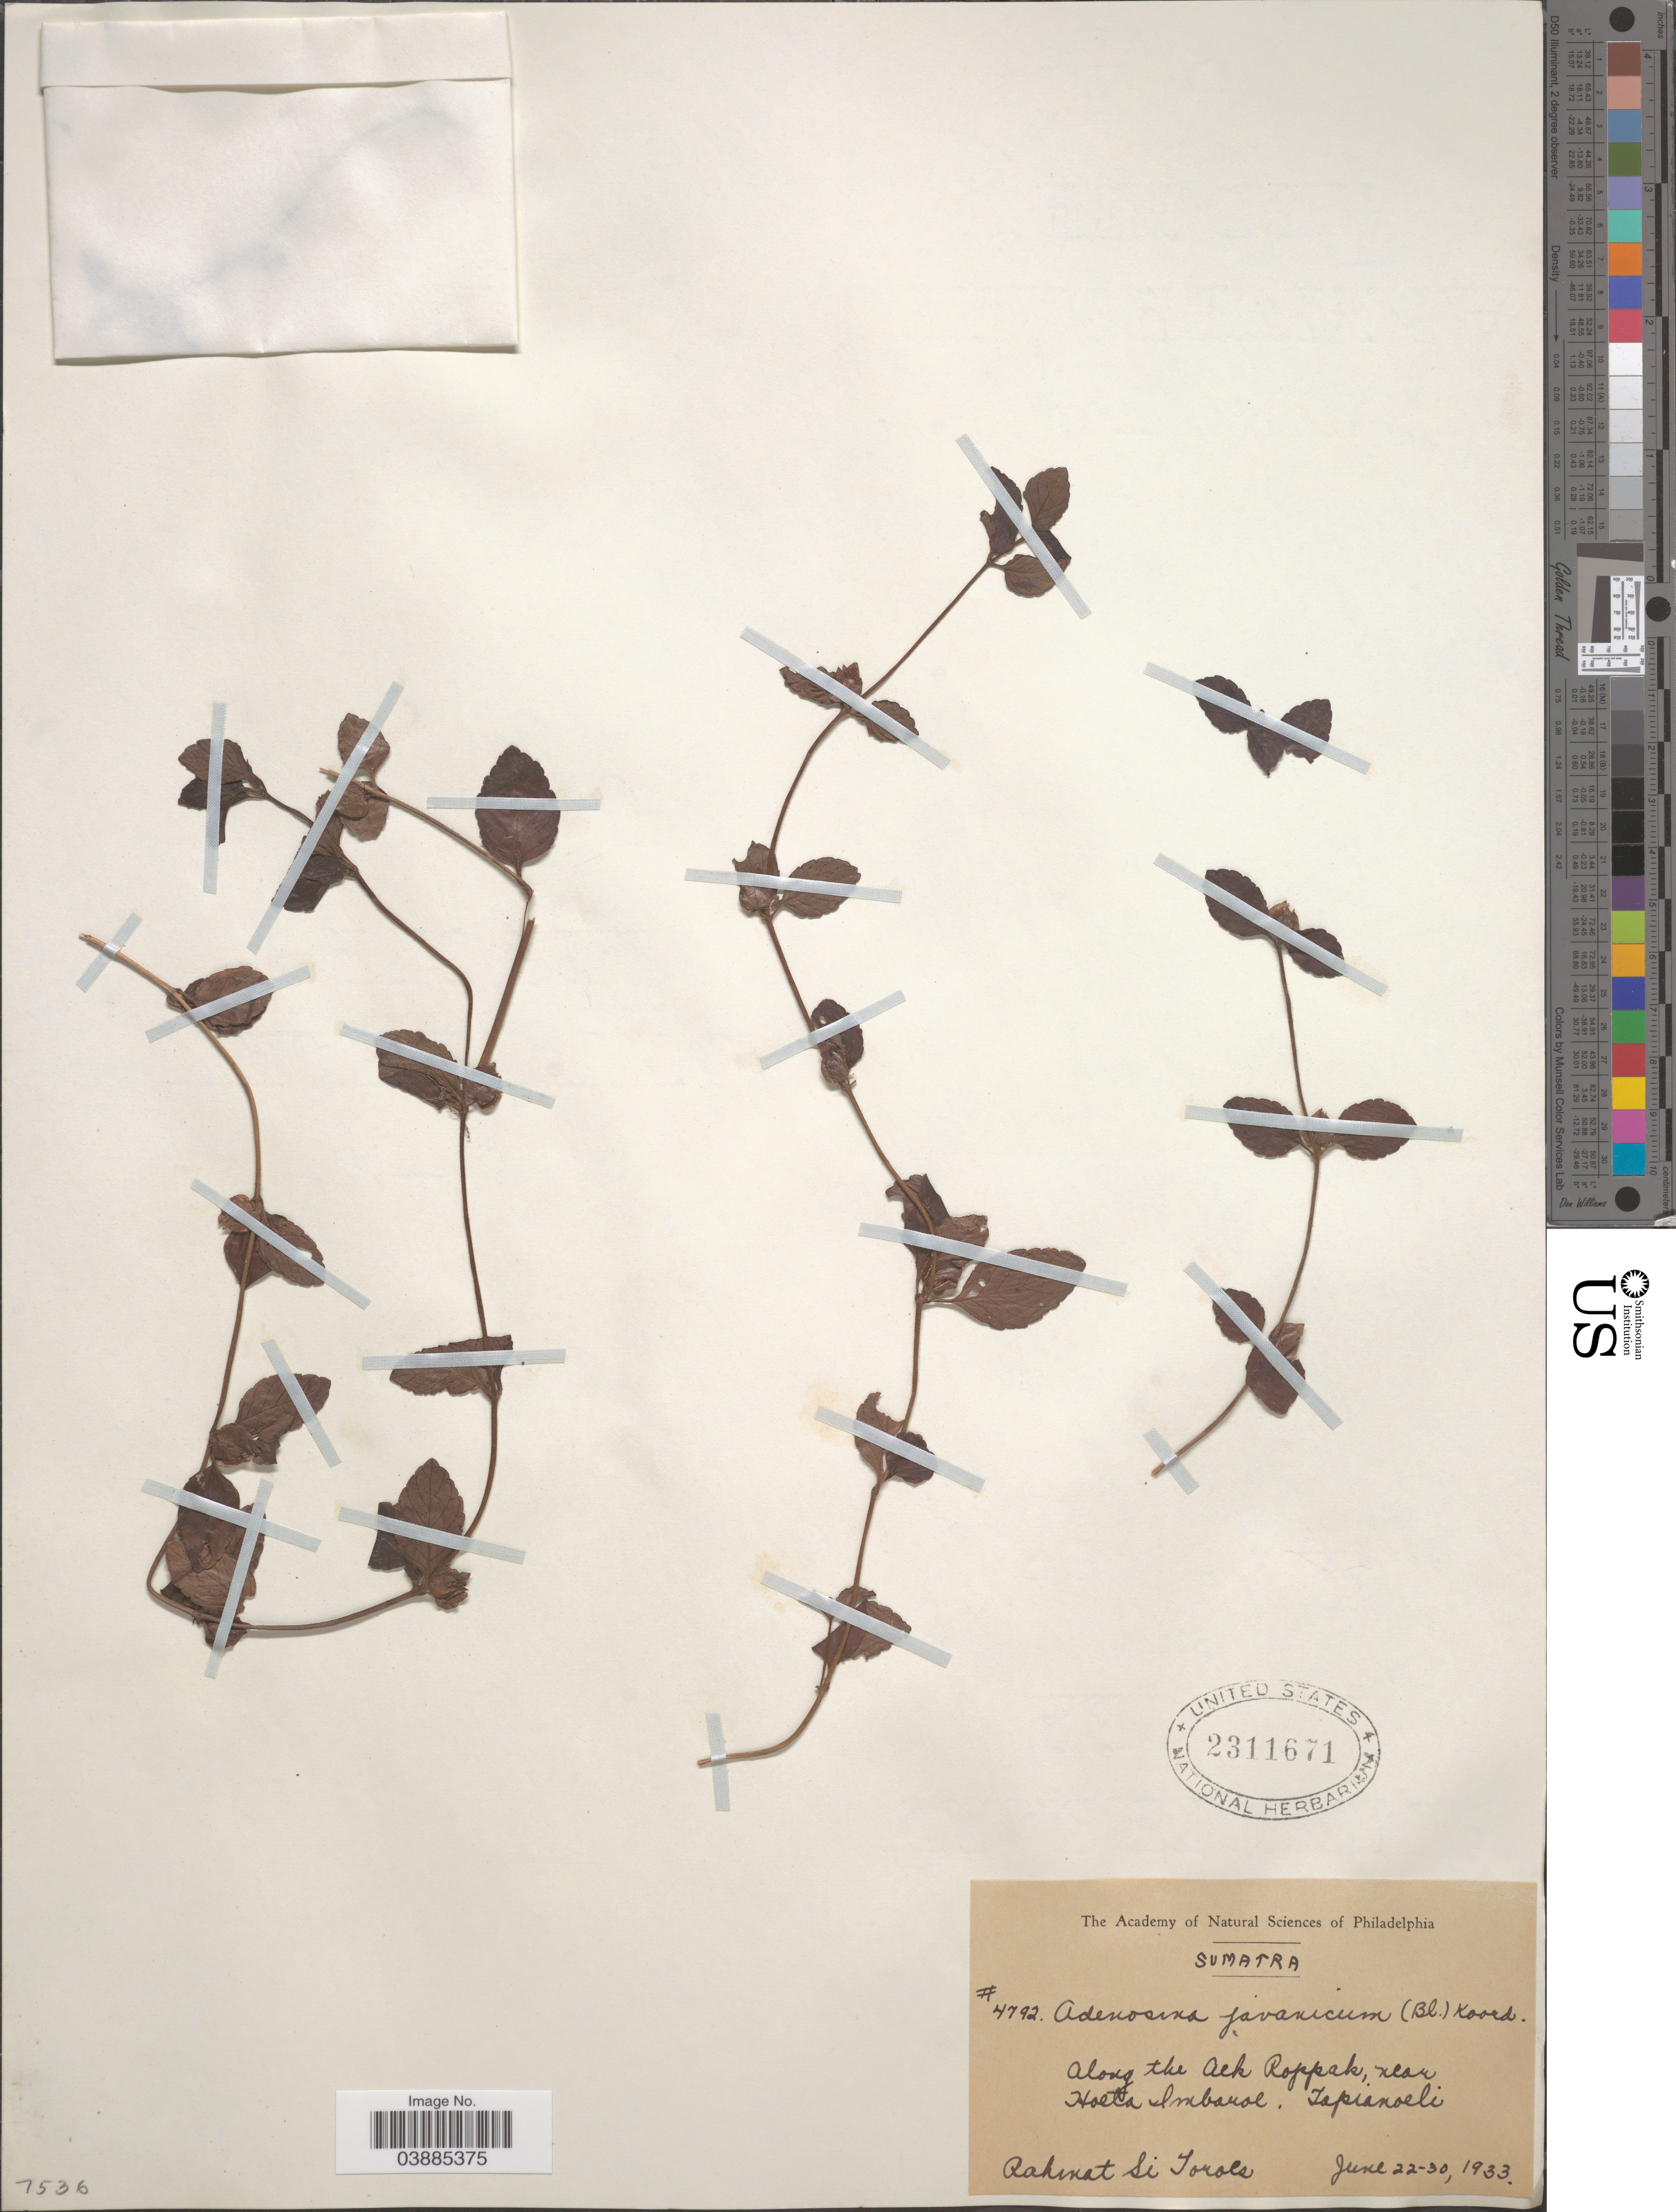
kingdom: Plantae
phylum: Tracheophyta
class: Magnoliopsida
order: Lamiales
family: Plantaginaceae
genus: Adenosma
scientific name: Adenosma javanicum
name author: (Blume) Koord.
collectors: Rahmat Si Boeea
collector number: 4792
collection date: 1933-06-22/1933-06-30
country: Indonesia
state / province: Sumatra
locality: Along the Aek Roppak, near Hoeta Imbarol. Tapianoeli.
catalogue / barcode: US 2311671